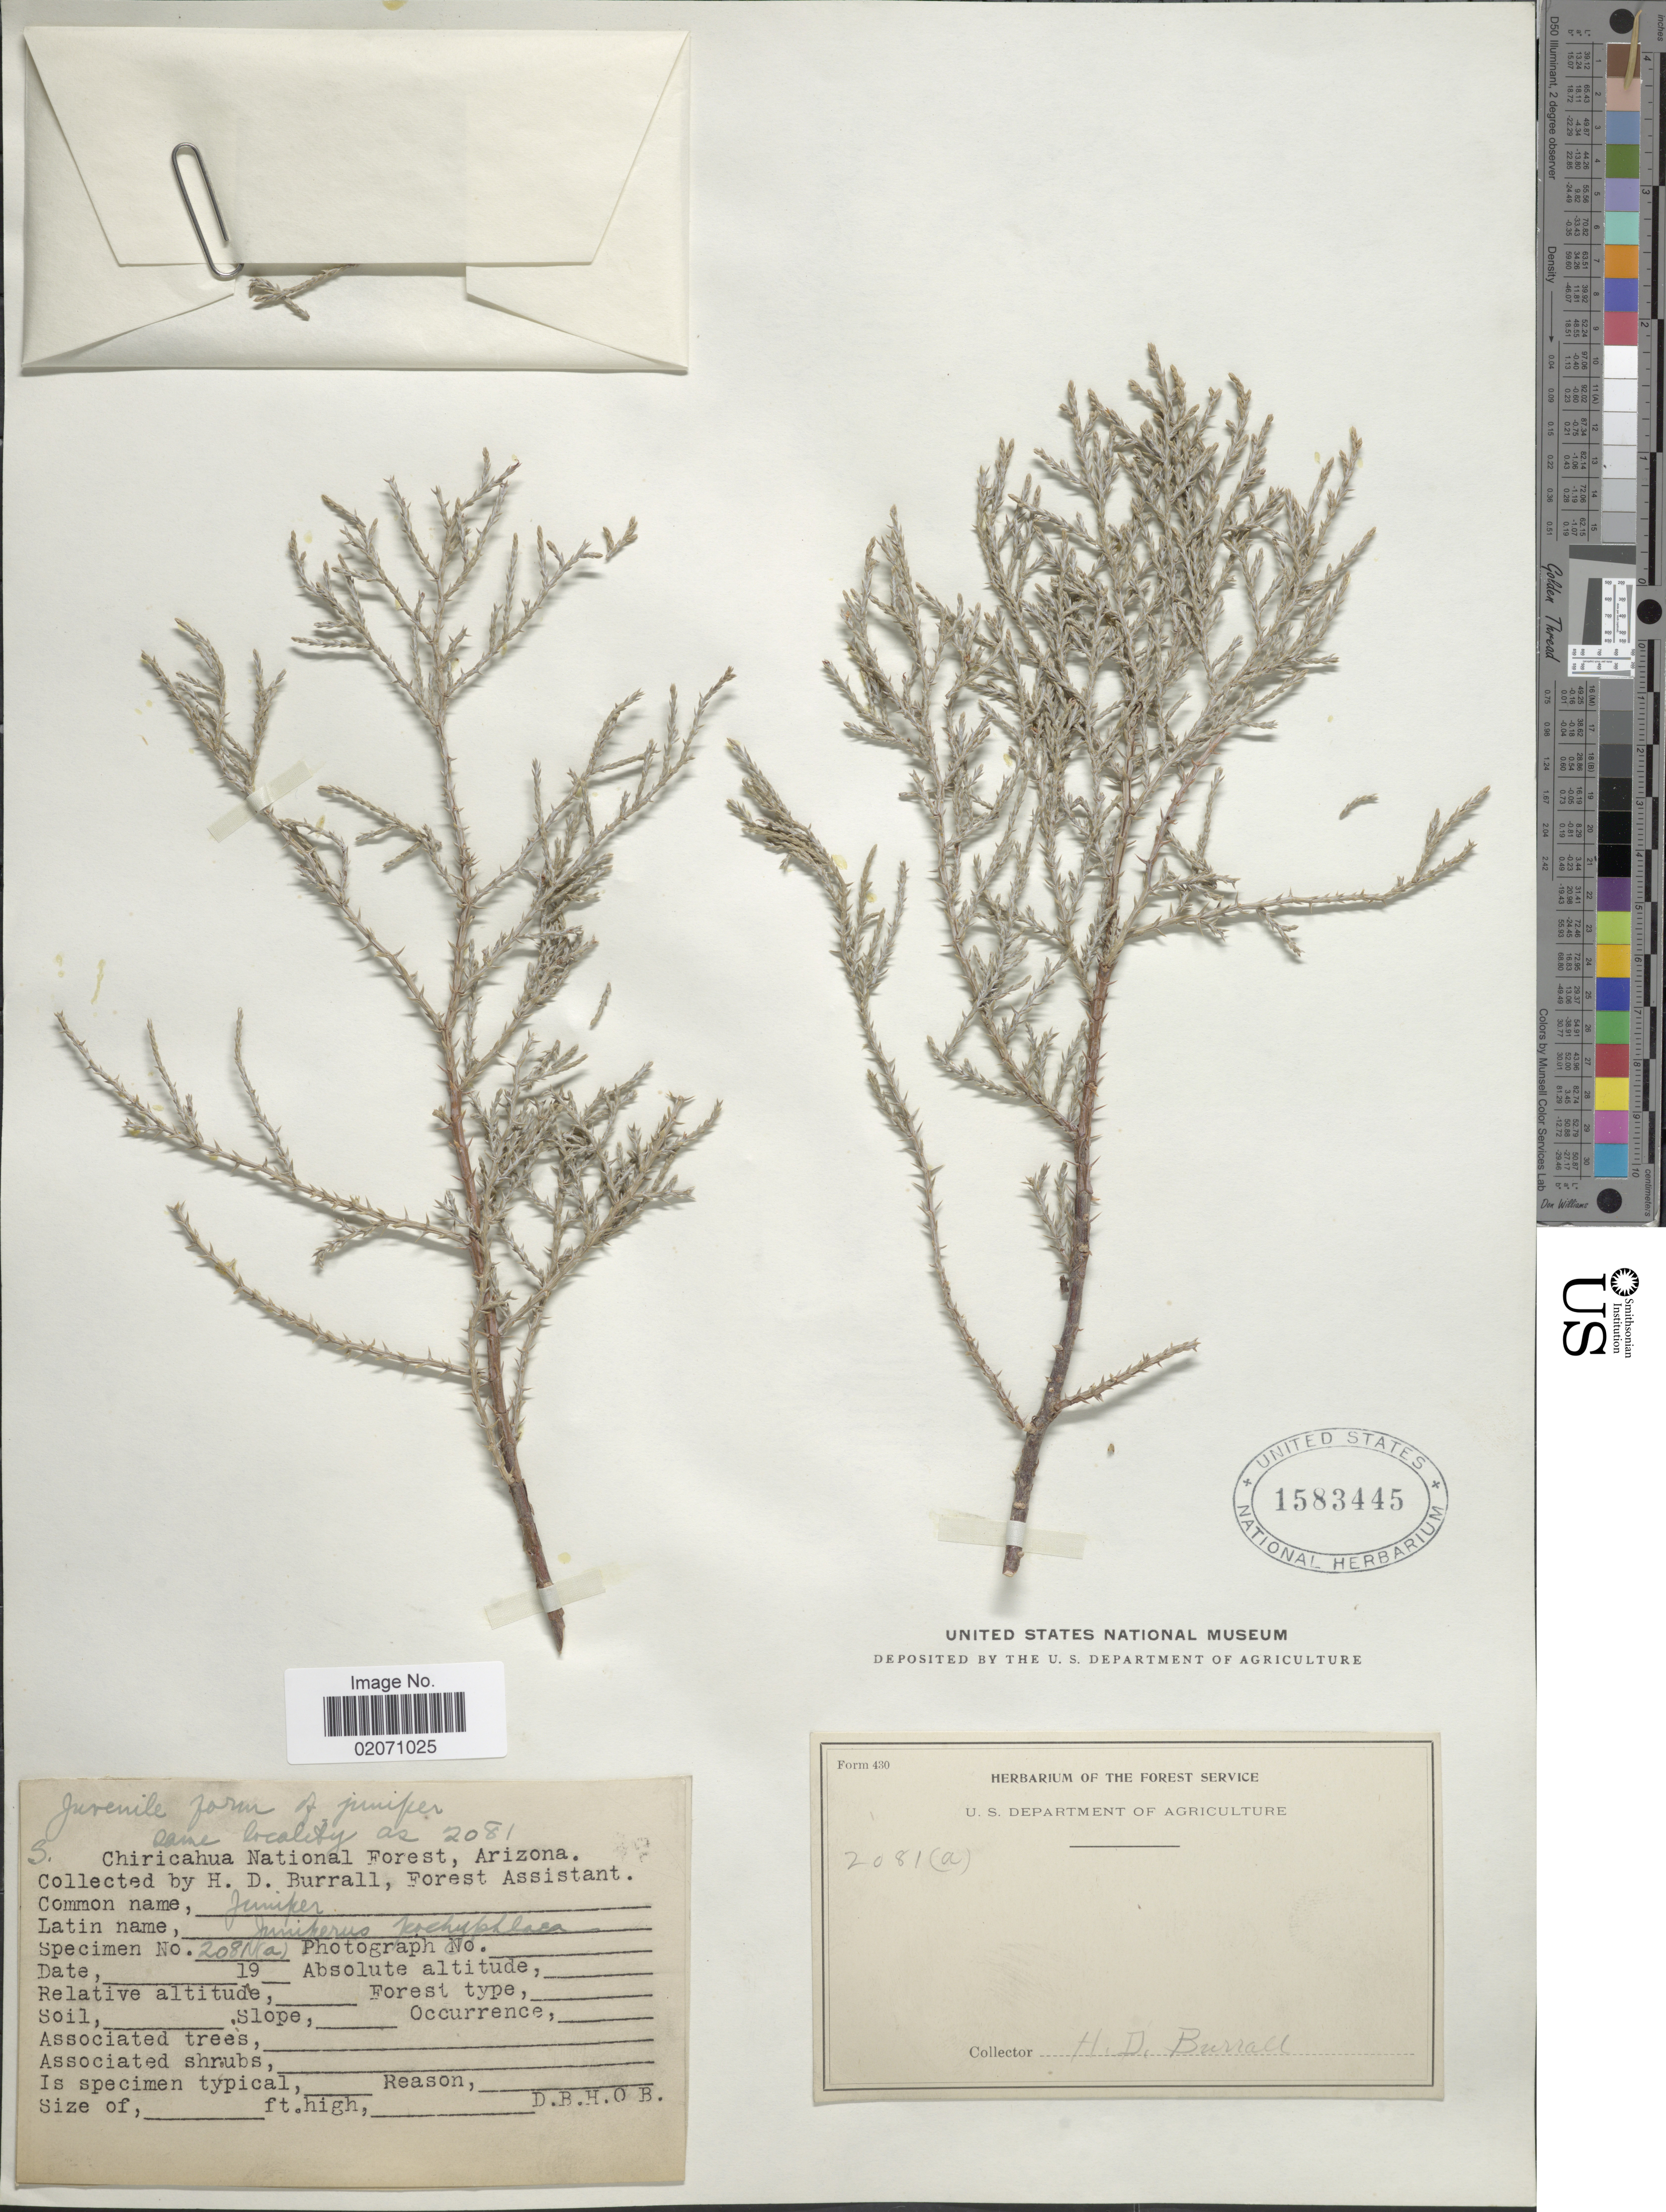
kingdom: Plantae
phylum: Tracheophyta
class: Pinopsida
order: Pinales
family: Cupressaceae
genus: Juniperus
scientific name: Juniperus deppeana var. pachyphlaea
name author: (Torr.) Martínez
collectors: H. Burrall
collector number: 2081 (a)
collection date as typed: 19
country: United States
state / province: Arizona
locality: Chiricahua National Forest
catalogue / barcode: US 1583445